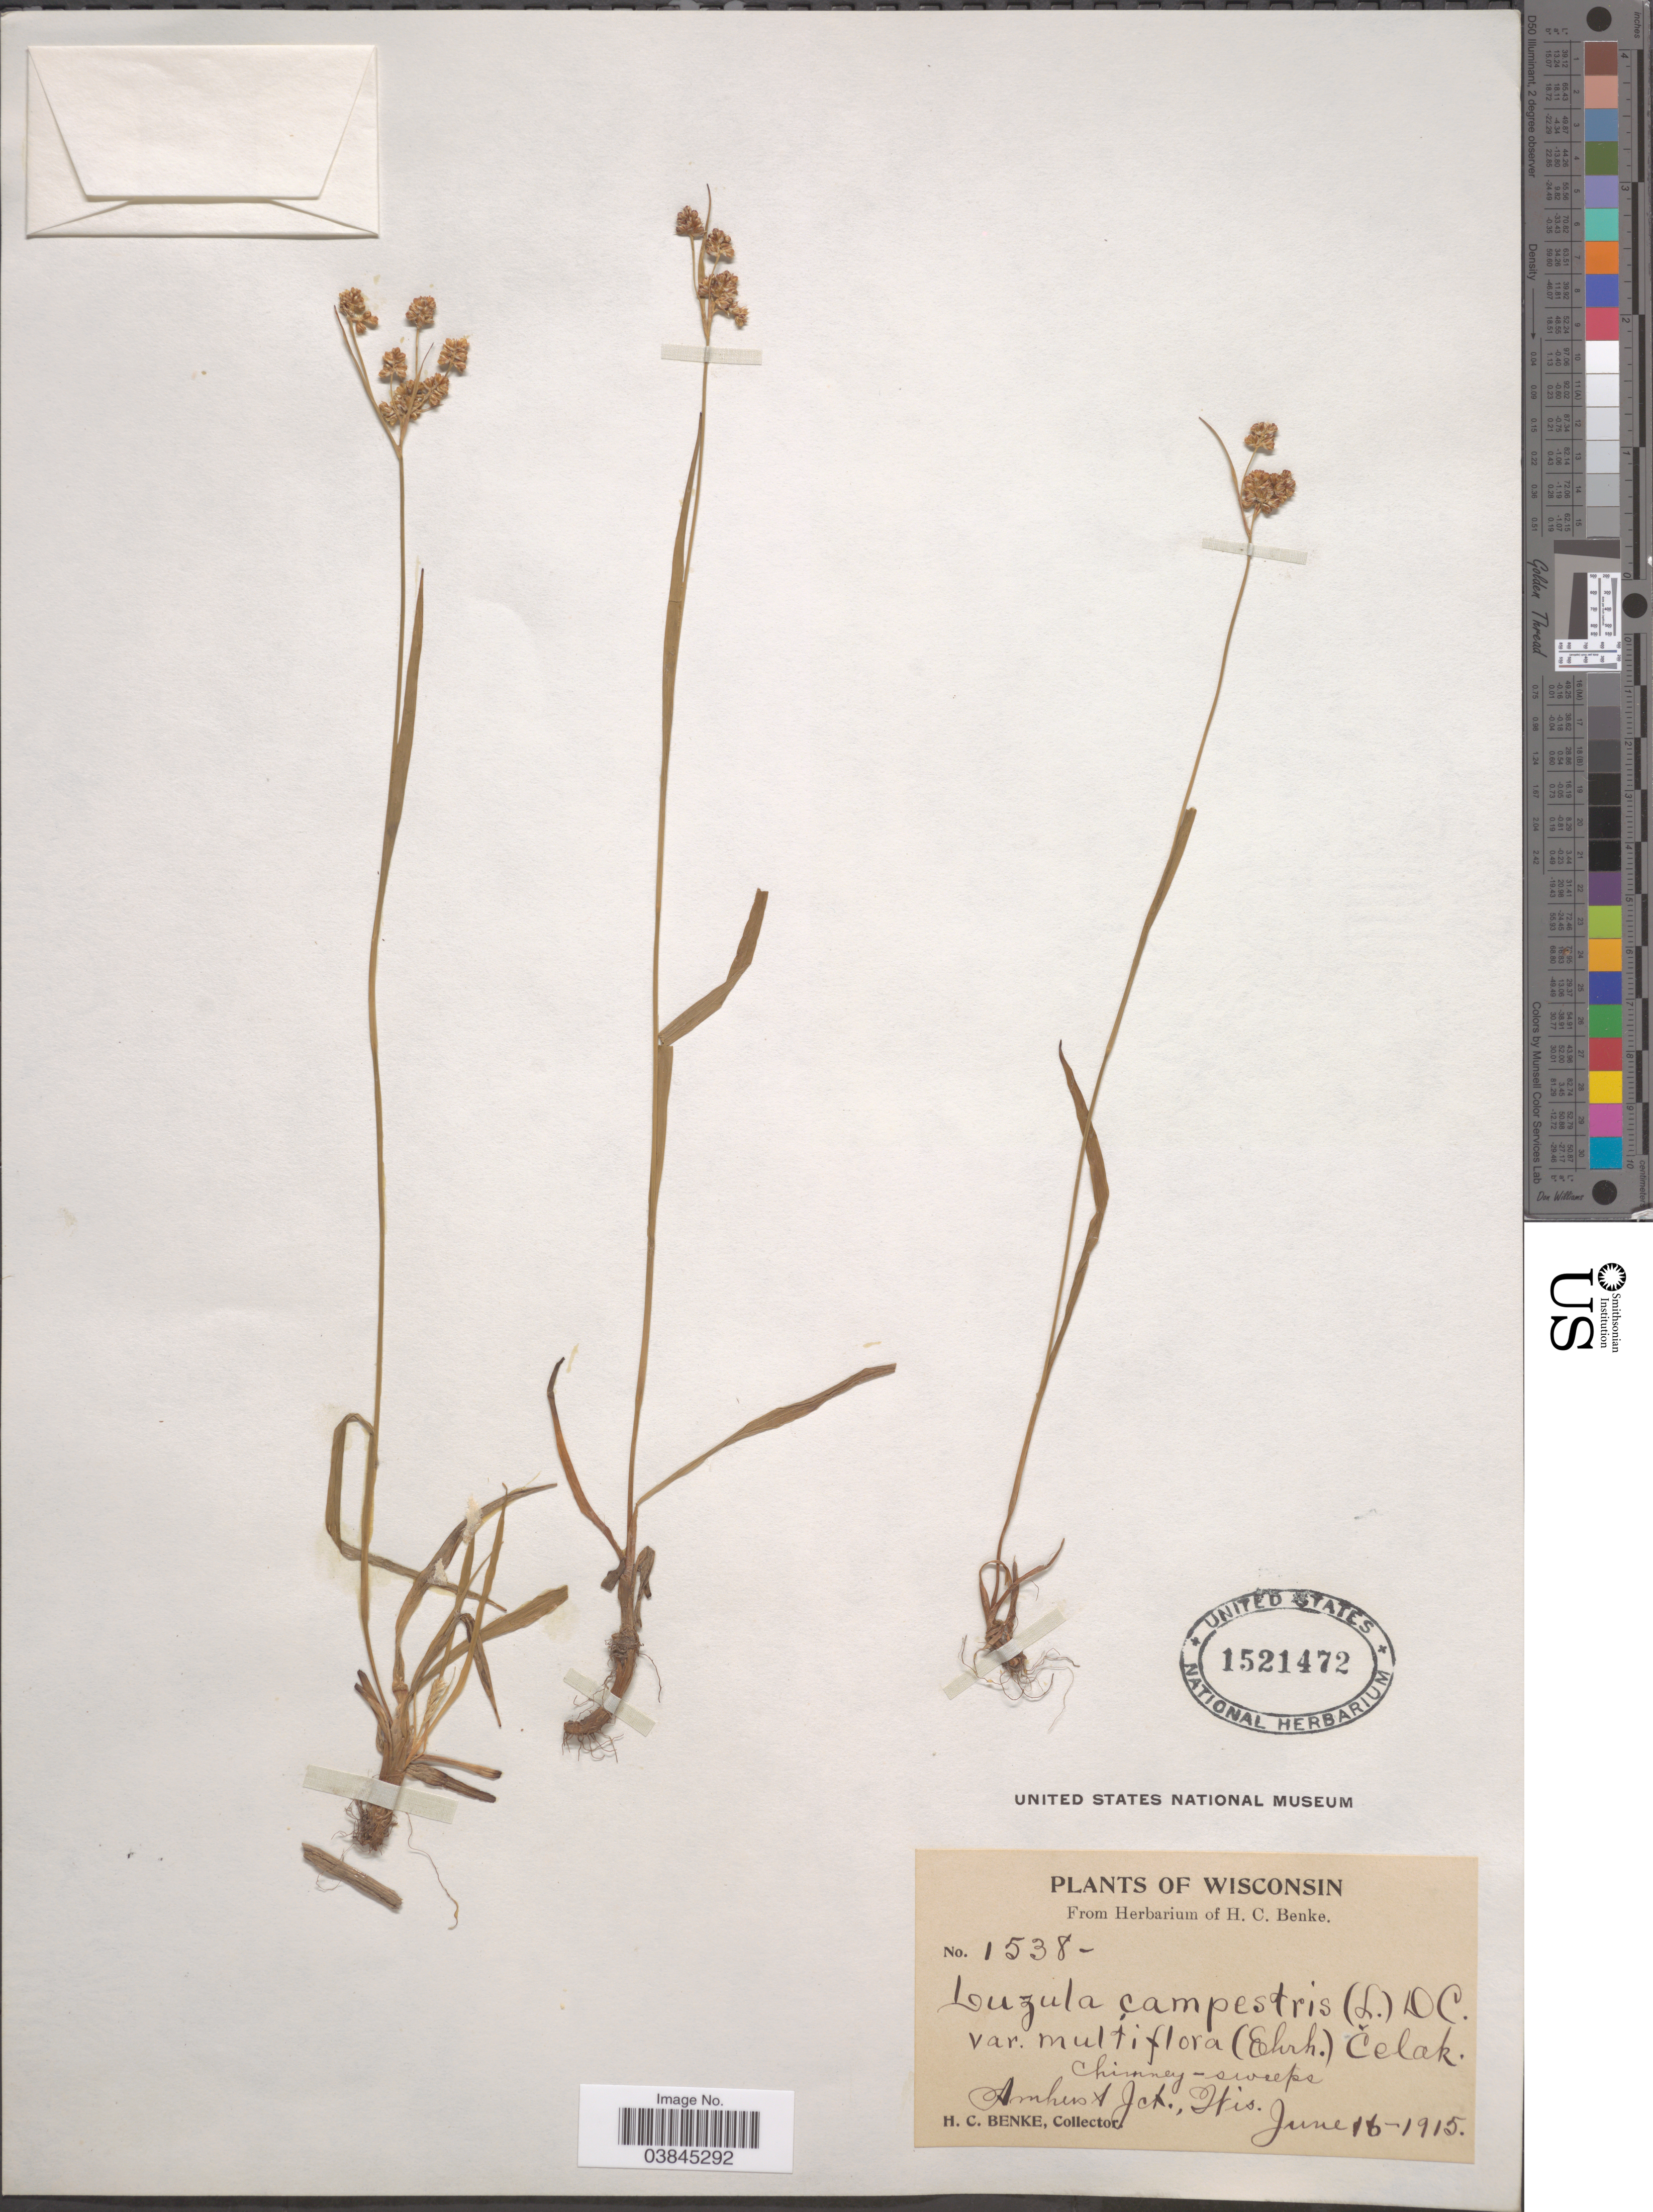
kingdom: Plantae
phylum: Tracheophyta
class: Liliopsida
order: Poales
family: Juncaceae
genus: Luzula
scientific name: Luzula campestris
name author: (L.) DC.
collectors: H. Benke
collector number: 1538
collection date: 1915-06-16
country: United States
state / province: Wisconsin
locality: Chimney-sweeps. Amherst Jct.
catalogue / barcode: US 1521472